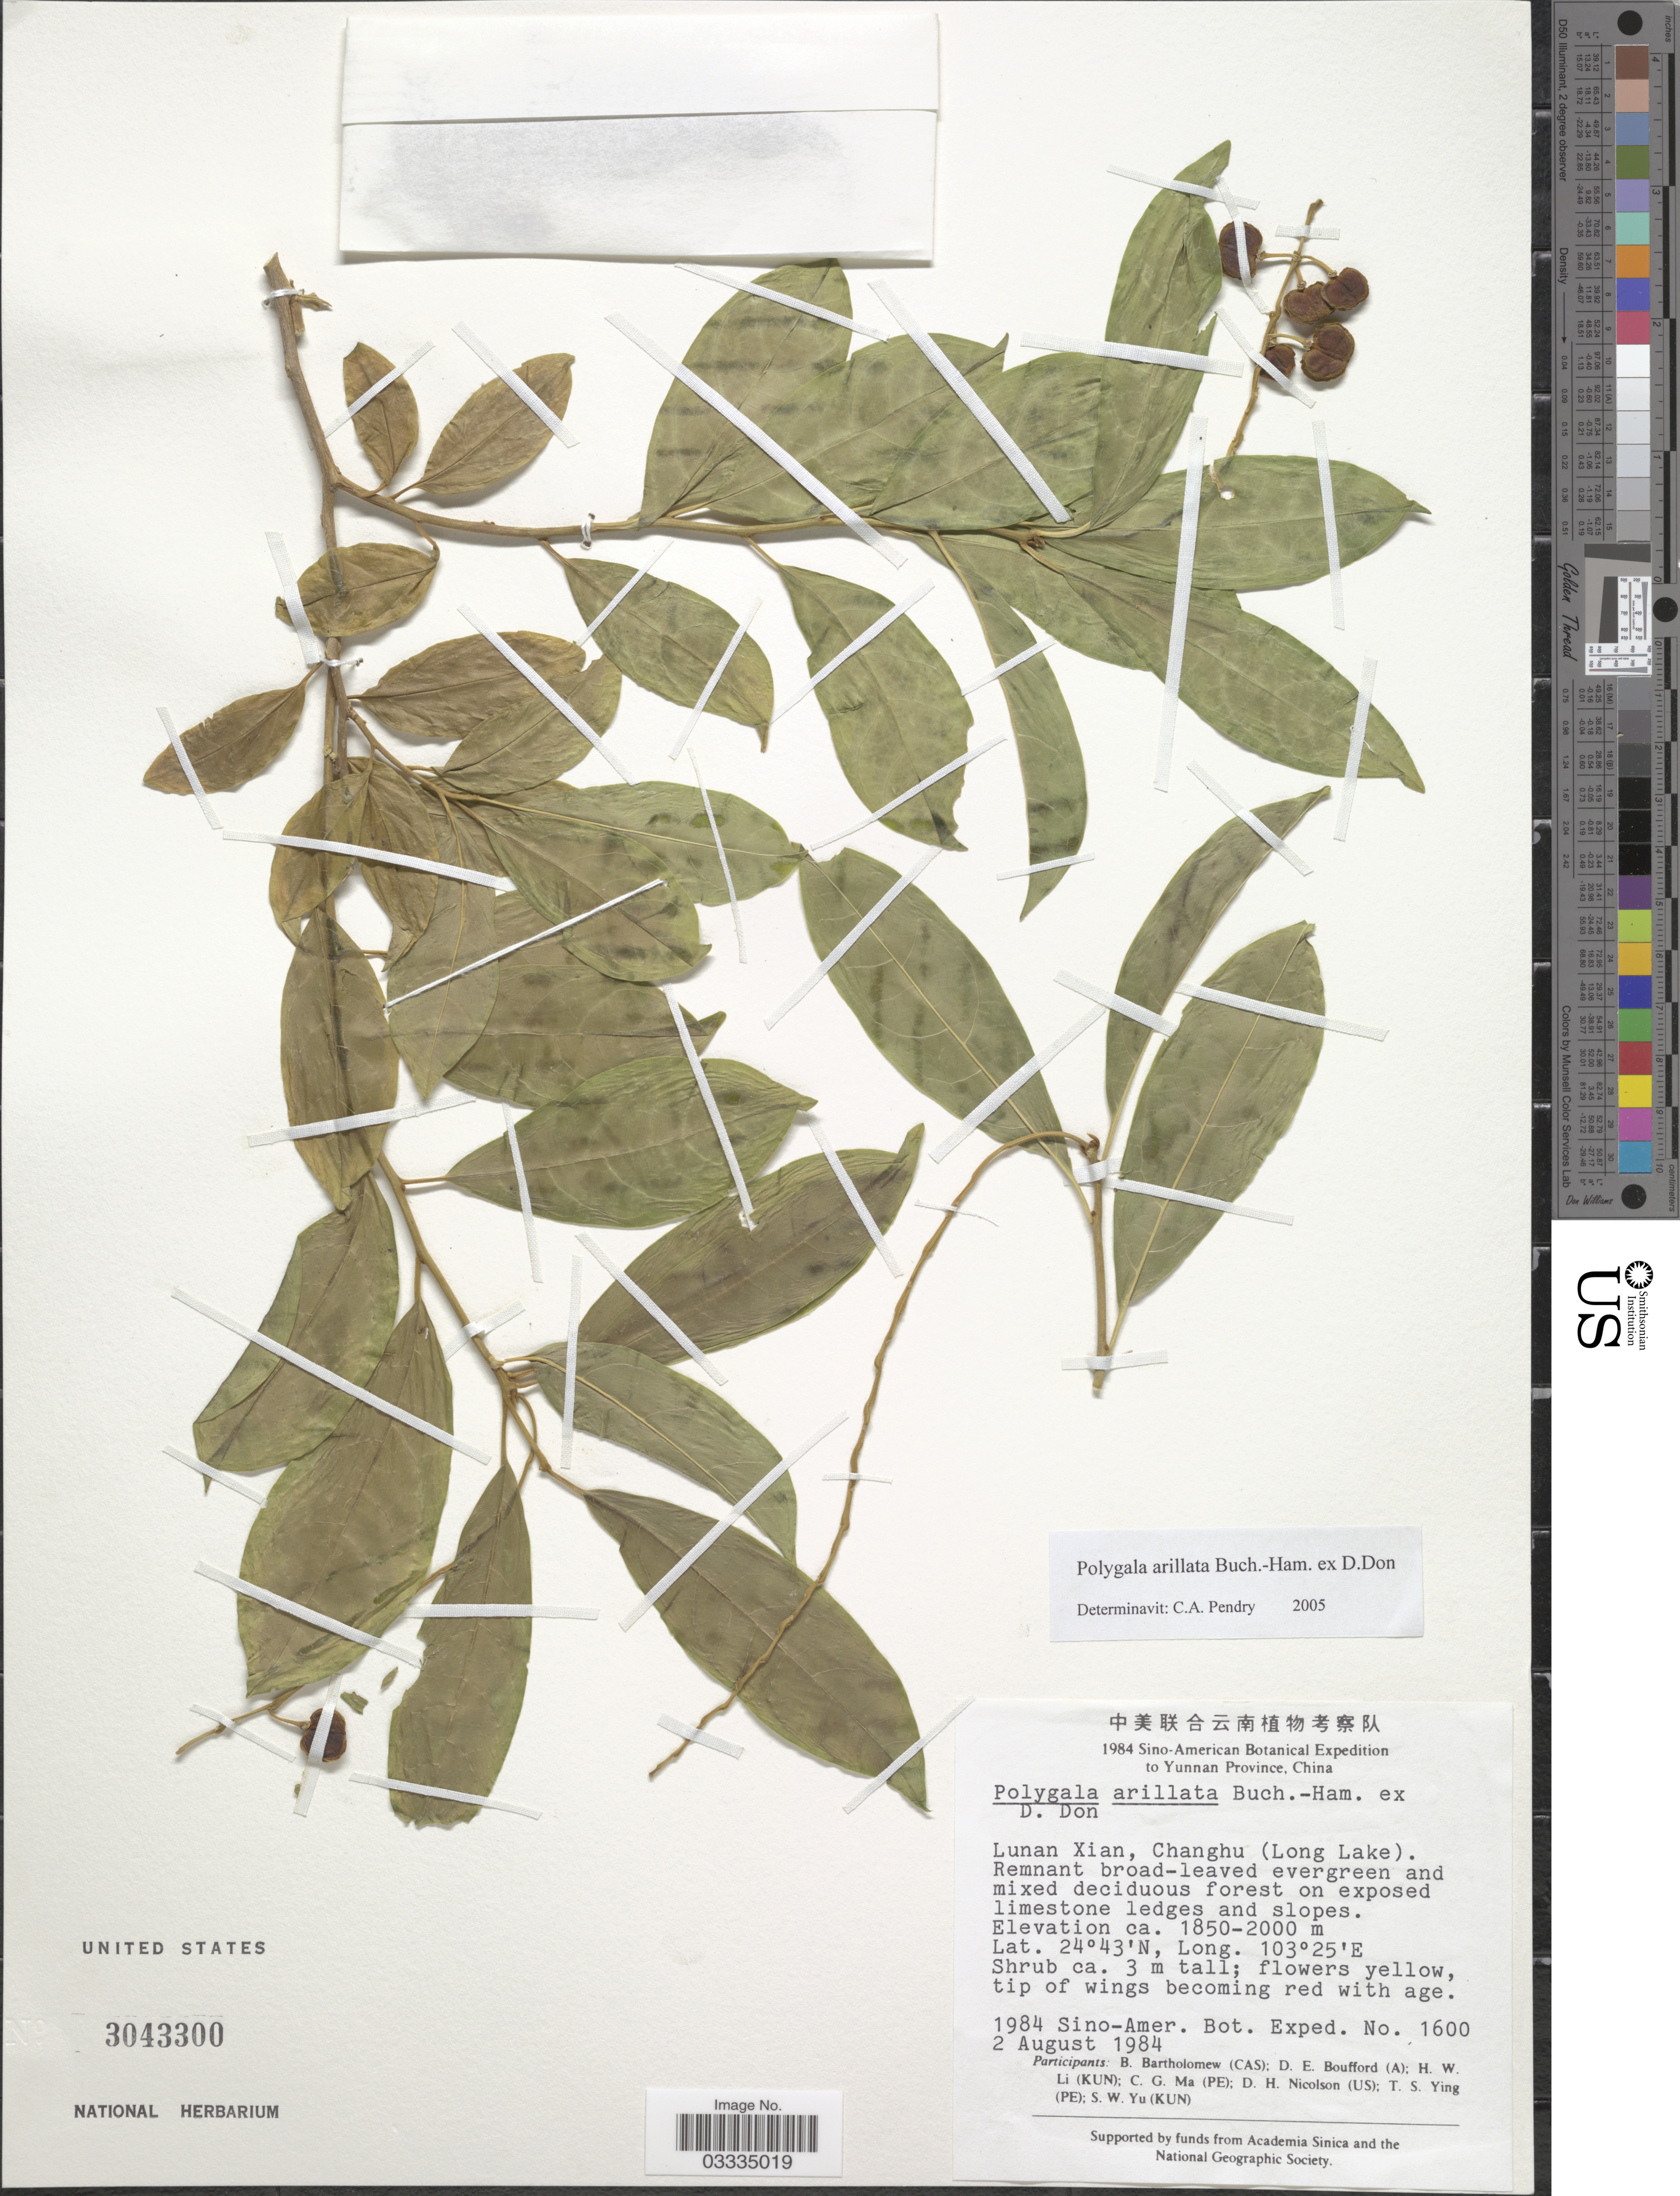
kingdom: Plantae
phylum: Tracheophyta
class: Magnoliopsida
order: Fabales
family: Polygalaceae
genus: Polygala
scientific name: Polygala arillata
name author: Buch.-Ham. ex D. Don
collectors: Sino-Amer. Bot. Exped. 1984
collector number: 1600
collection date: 1984-08-02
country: China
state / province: Yunnan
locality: Lunan Xian, Changhu (Long Lake).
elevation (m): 1850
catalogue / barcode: US 3043300